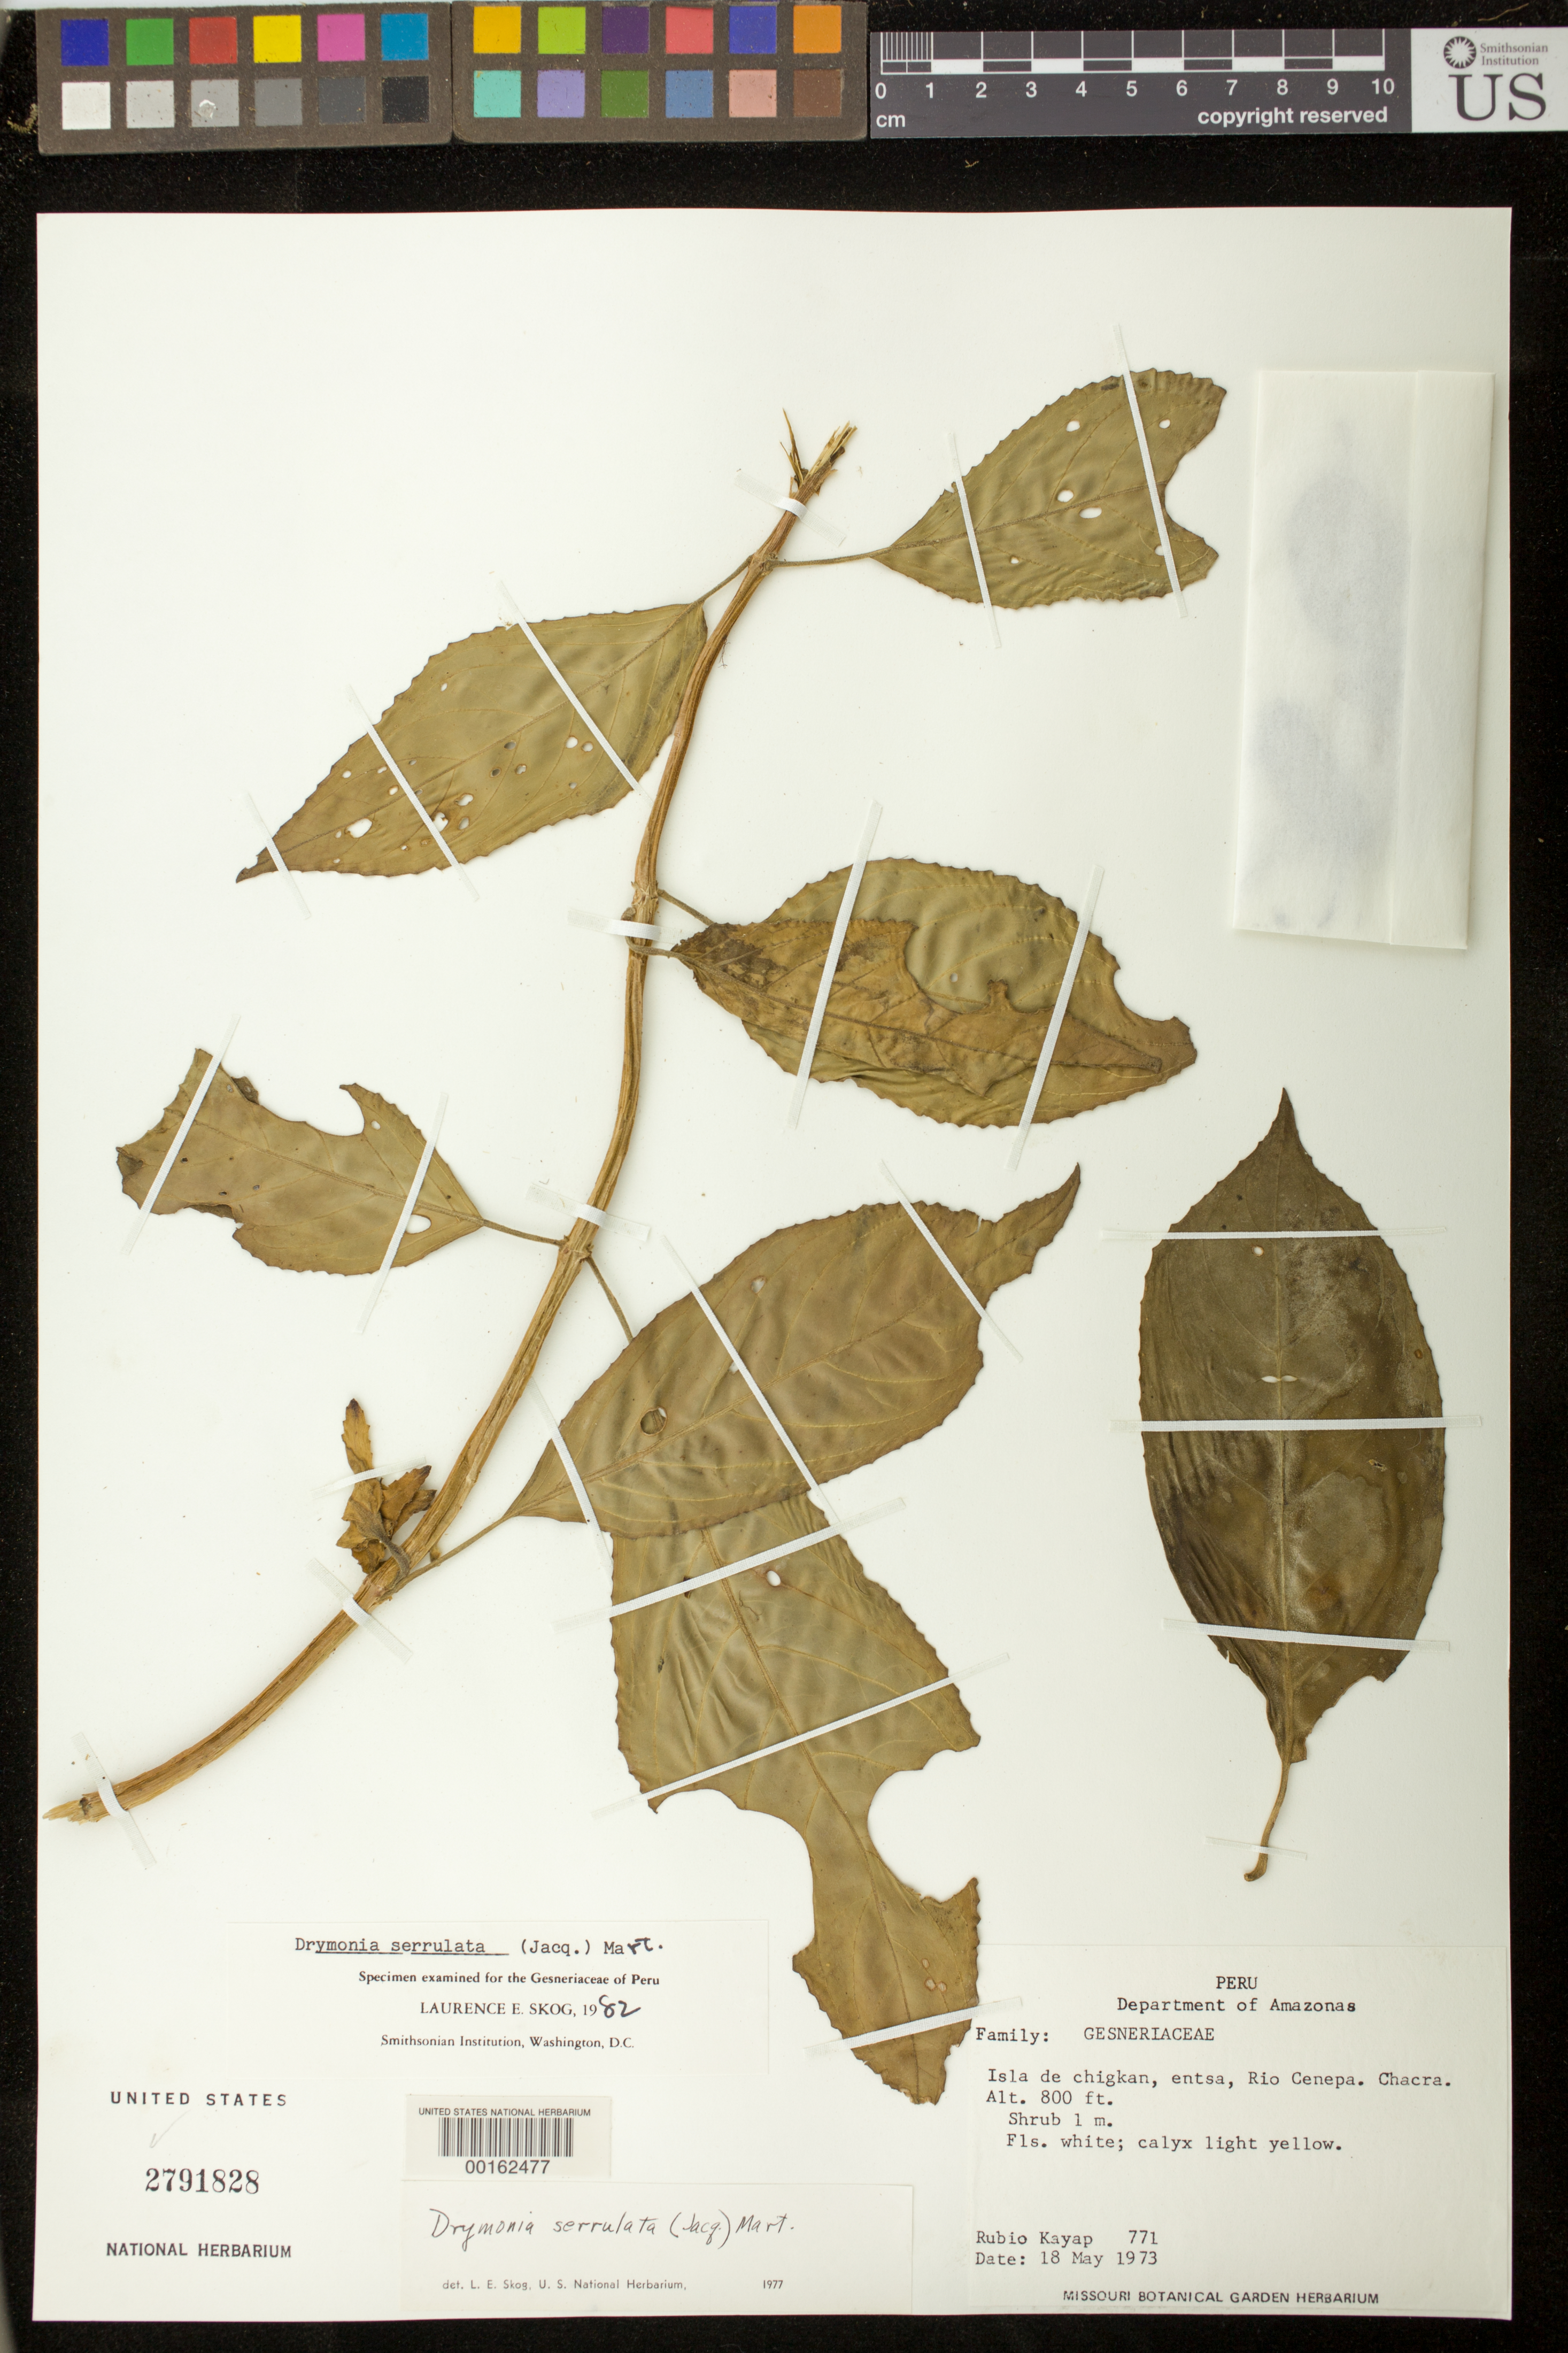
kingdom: Plantae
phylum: Tracheophyta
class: Magnoliopsida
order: Lamiales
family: Gesneriaceae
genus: Drymonia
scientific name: Drymonia serrulata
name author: (Jacq.) Mart.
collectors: R. Kayap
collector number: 771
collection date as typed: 18 May 1973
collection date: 1973-05-18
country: Peru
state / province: Amazonas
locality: Isla de Chigkan, Entsa, Rio Cenepa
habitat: Chacra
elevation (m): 244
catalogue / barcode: US 2791828